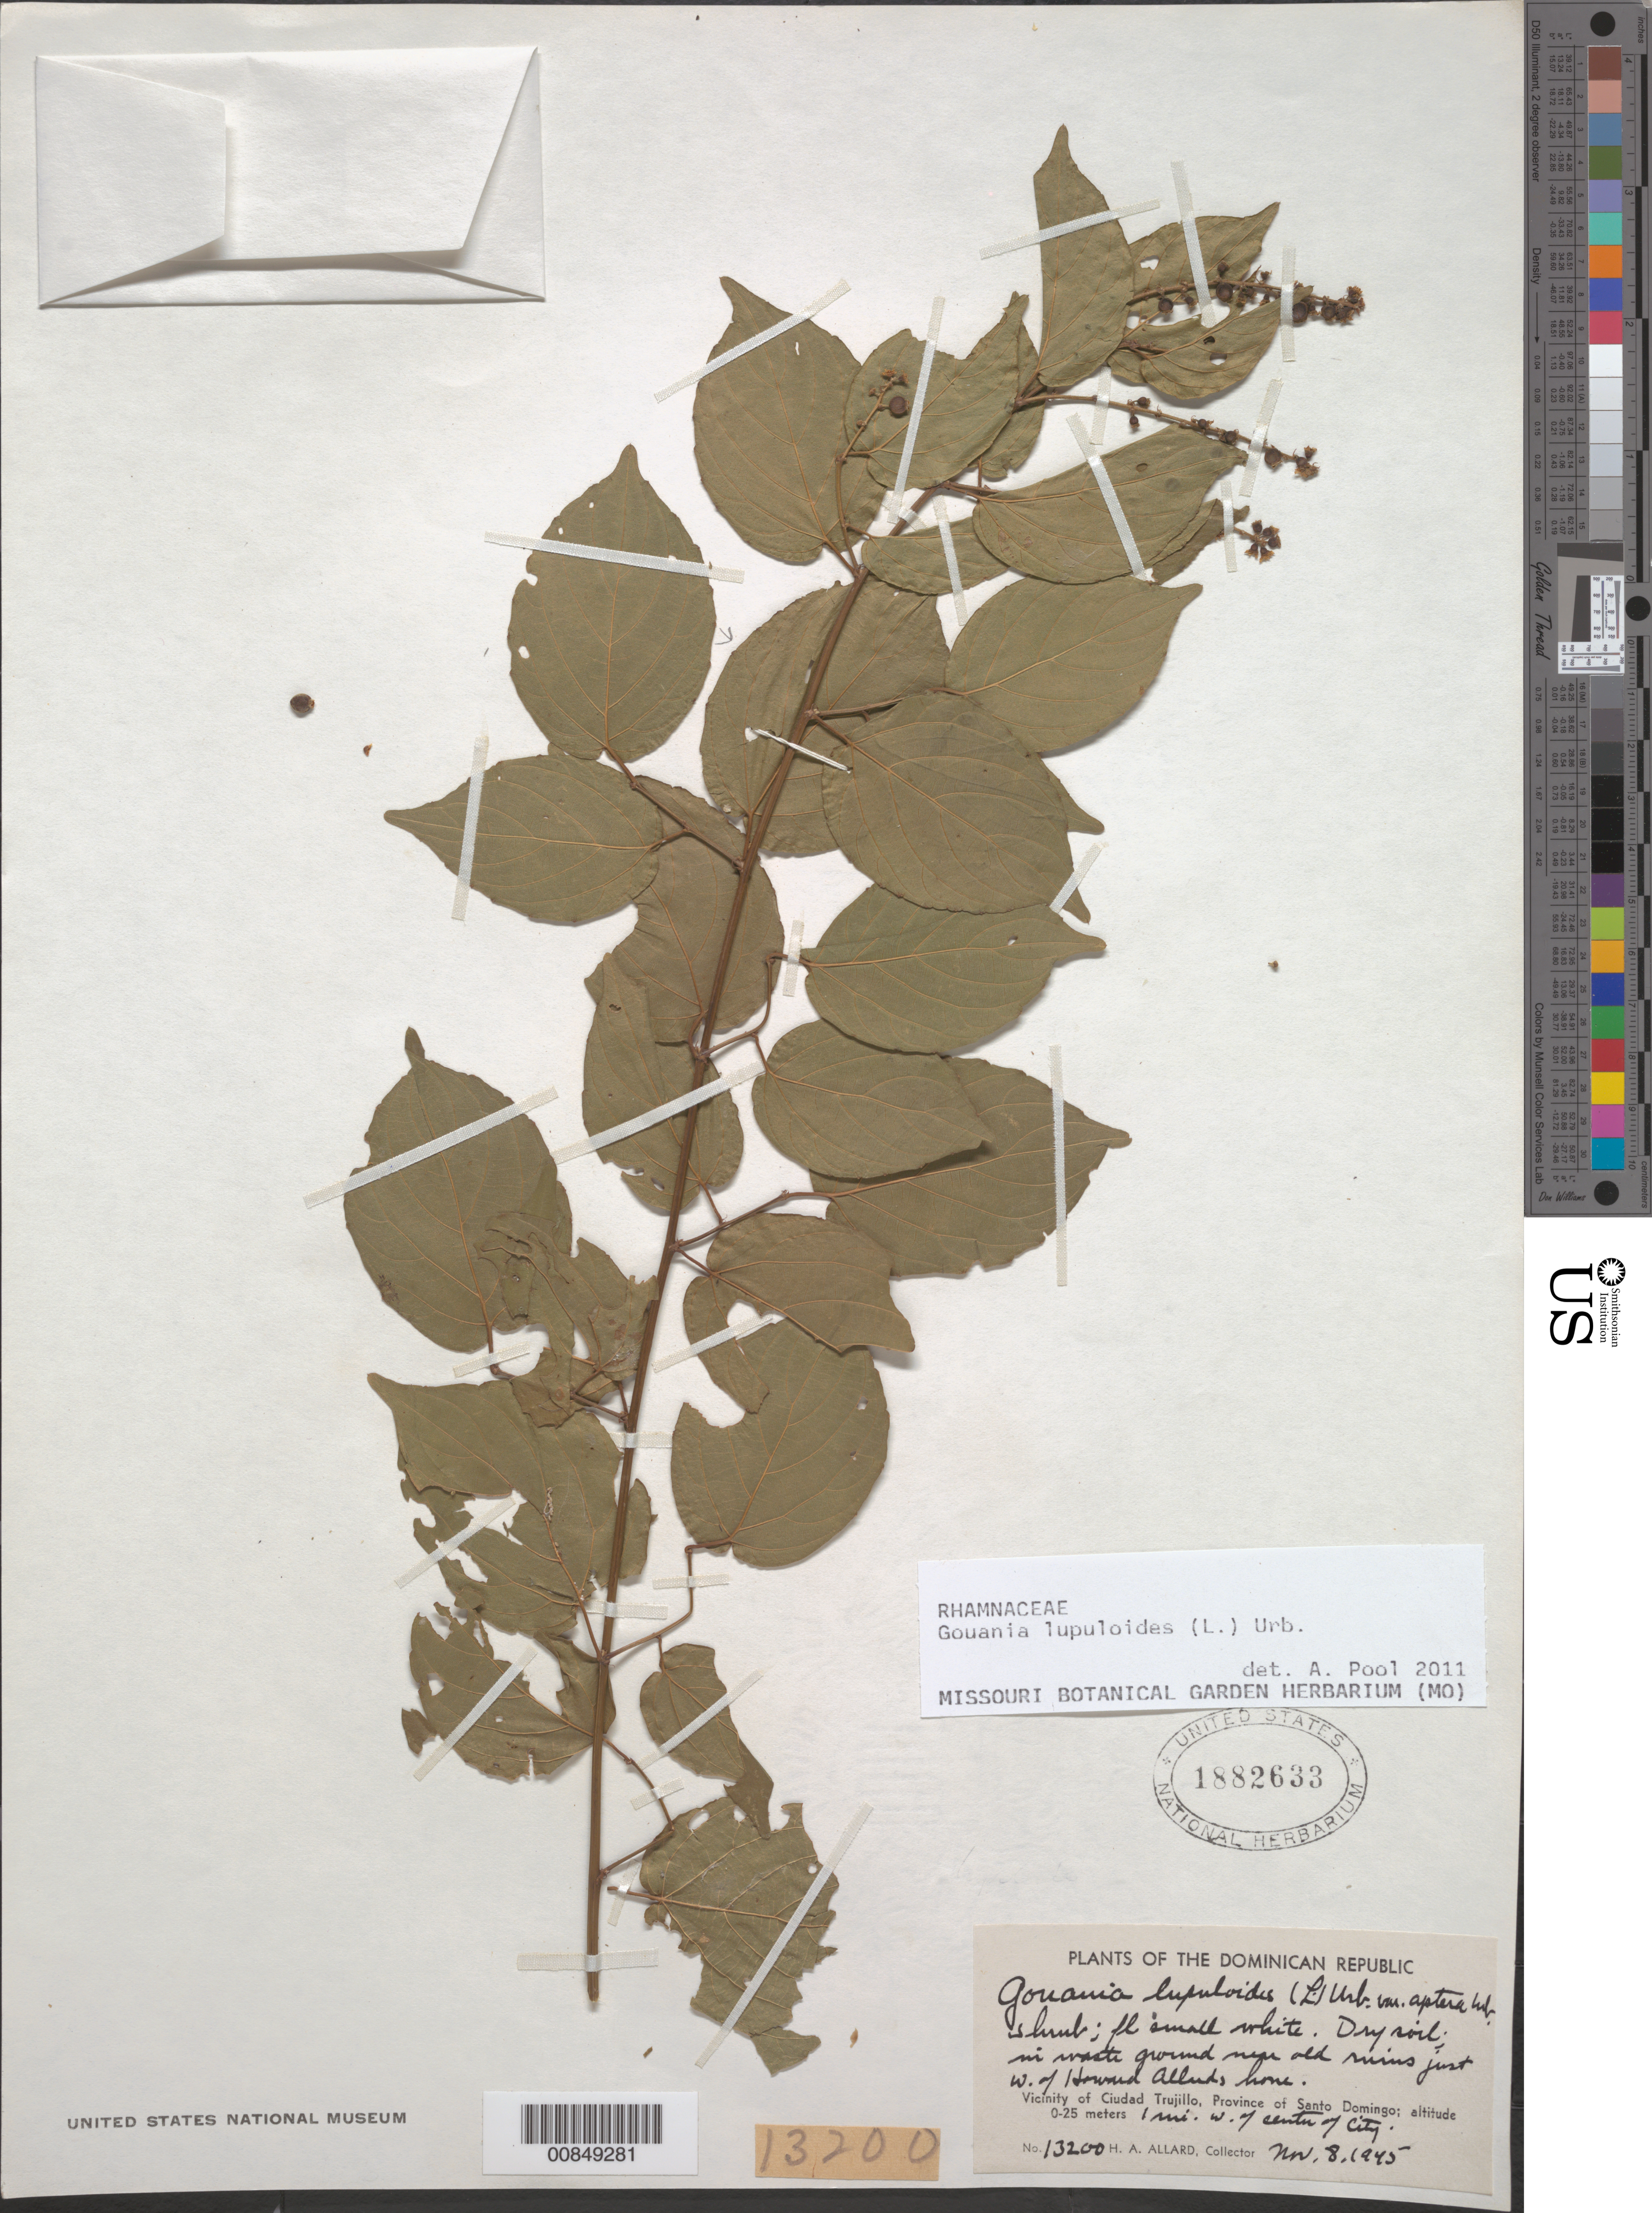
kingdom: Plantae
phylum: Tracheophyta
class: Magnoliopsida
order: Rosales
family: Rhamnaceae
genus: Gouania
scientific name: Gouania lupuloides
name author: (L.) Urb.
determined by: Pool, A., (MO), Missouri Botanical Garden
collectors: H. A. Allard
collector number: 13200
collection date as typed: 08 Nov 1945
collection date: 1945-11-08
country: Dominican Republic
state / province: Distrito Nacional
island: Hispaniola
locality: Vicinity of Santo Domingo City, near old ruins just W of Howard Allard's home, 1 mile W of center of city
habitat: Dry soil, in waste ground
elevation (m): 0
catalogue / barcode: US 1882633